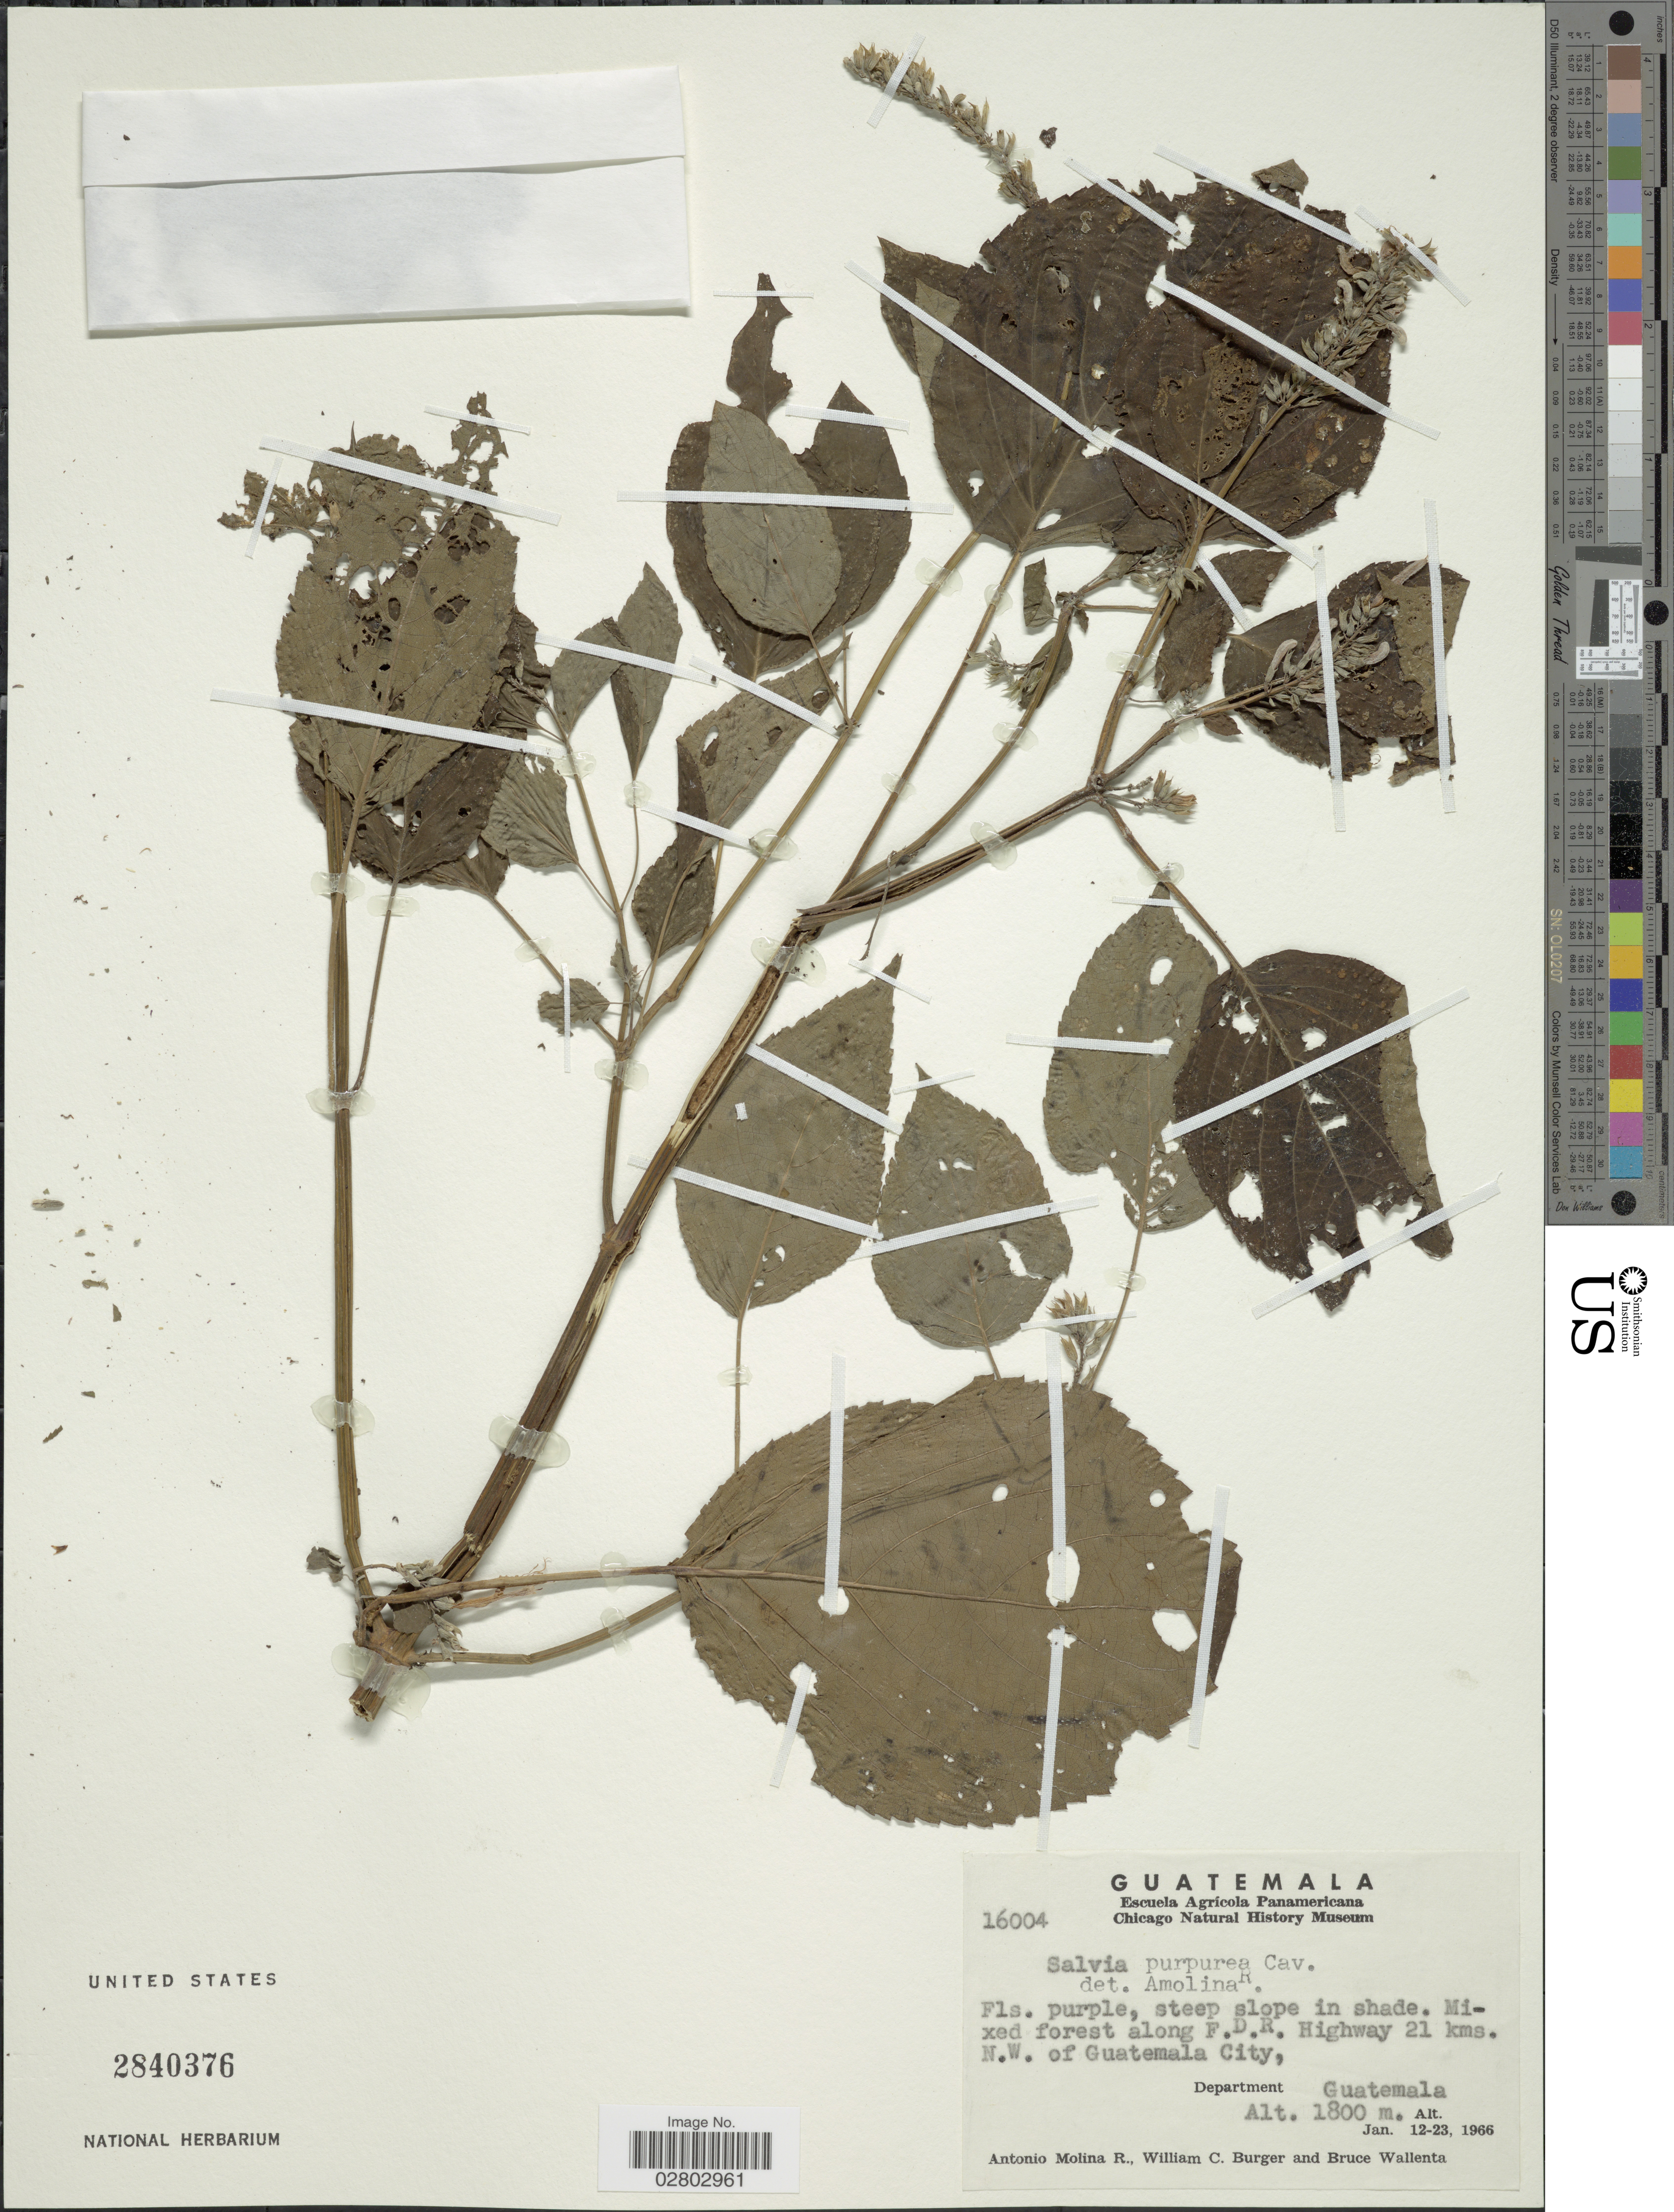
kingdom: Plantae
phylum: Tracheophyta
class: Magnoliopsida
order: Lamiales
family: Lamiaceae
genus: Salvia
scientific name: Salvia purpurea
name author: Cav.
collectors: A. Molina R., W. Burger & B. Wallenta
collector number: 16004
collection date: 1966-01-12/1966-01-23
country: Guatemala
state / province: Guatemala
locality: Mixed forest along F.D.R. Highway 21 kms. N.W. of Guatemala City, Department Guatemala.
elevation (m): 1800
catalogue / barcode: US 2840376